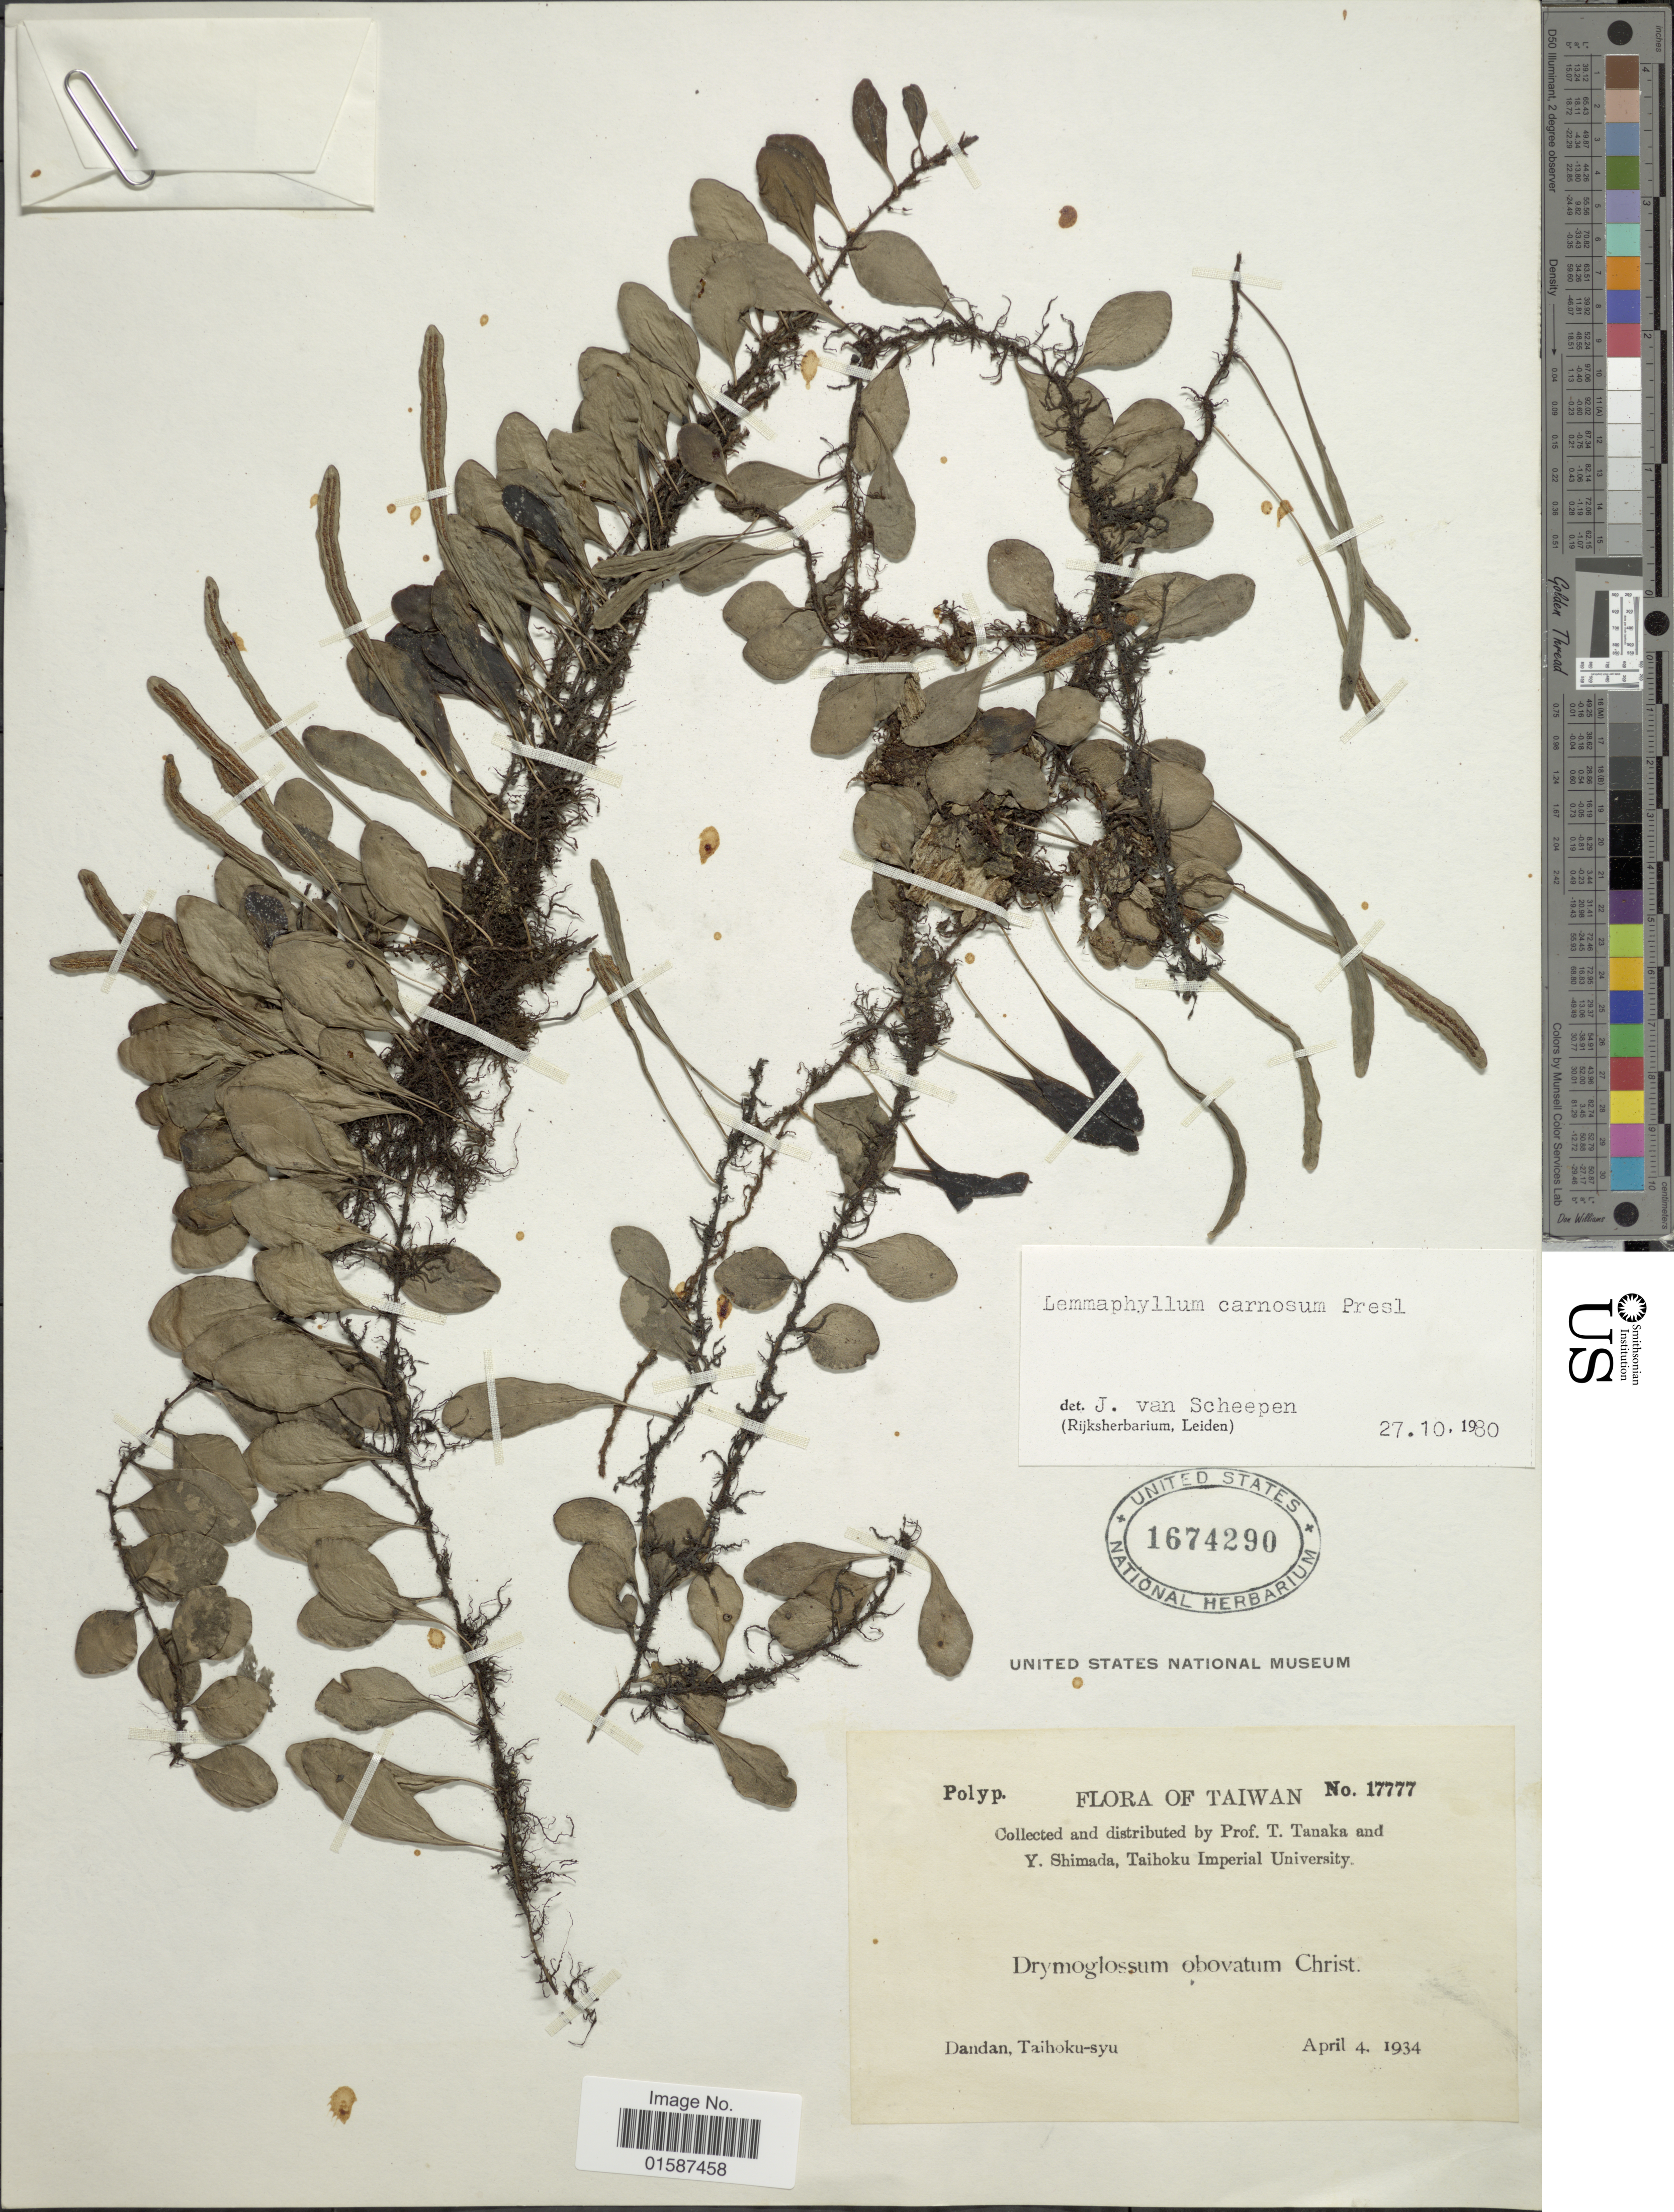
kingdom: Plantae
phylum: Tracheophyta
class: Polypodiopsida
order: Polypodiales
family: Polypodiaceae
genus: Lemmaphyllum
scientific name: Lemmaphyllum carnosum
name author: (J. Sm. ex Hook.) C. Presl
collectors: T. Tanaka & Y. Shimada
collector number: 17777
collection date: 1934-04-04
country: Taiwan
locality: Dandan, Taihoku-syu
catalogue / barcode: US 1674290